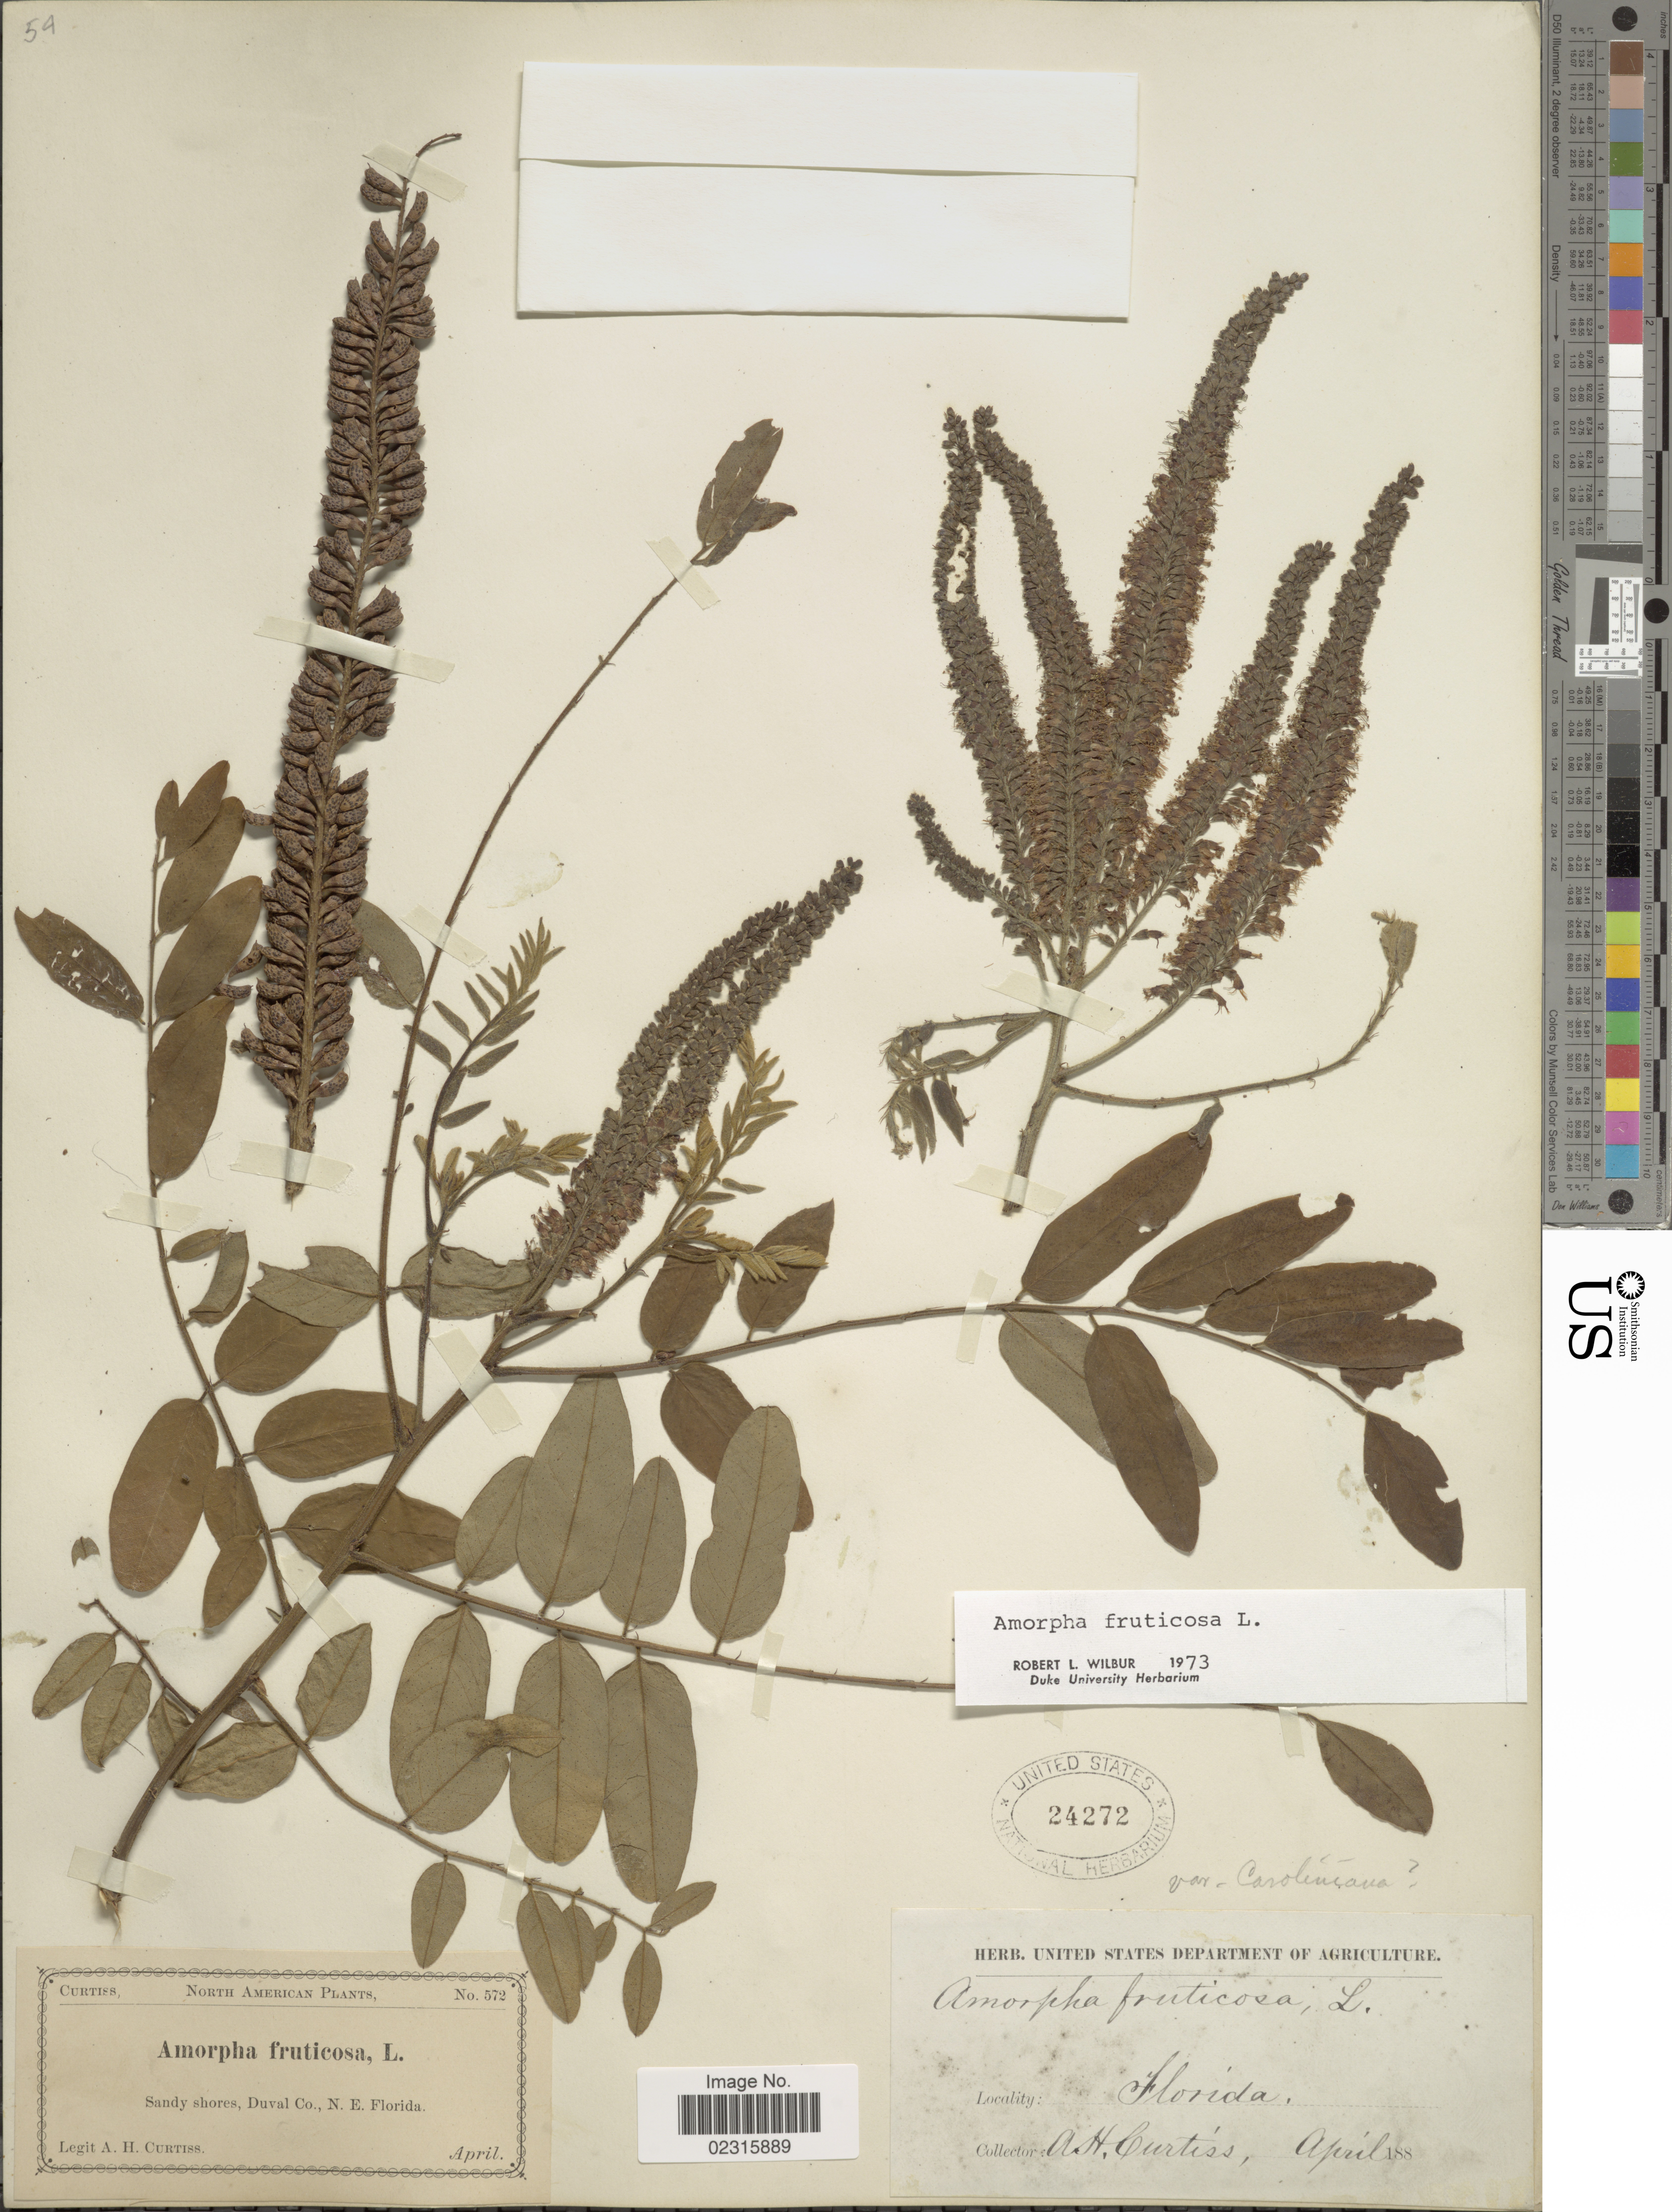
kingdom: Plantae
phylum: Tracheophyta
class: Magnoliopsida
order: Fabales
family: Fabaceae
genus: Amorpha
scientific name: Amorpha fruticosa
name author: L.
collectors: A. H. Curtiss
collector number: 572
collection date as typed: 188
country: United States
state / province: Florida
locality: Duval Co.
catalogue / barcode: US 24272